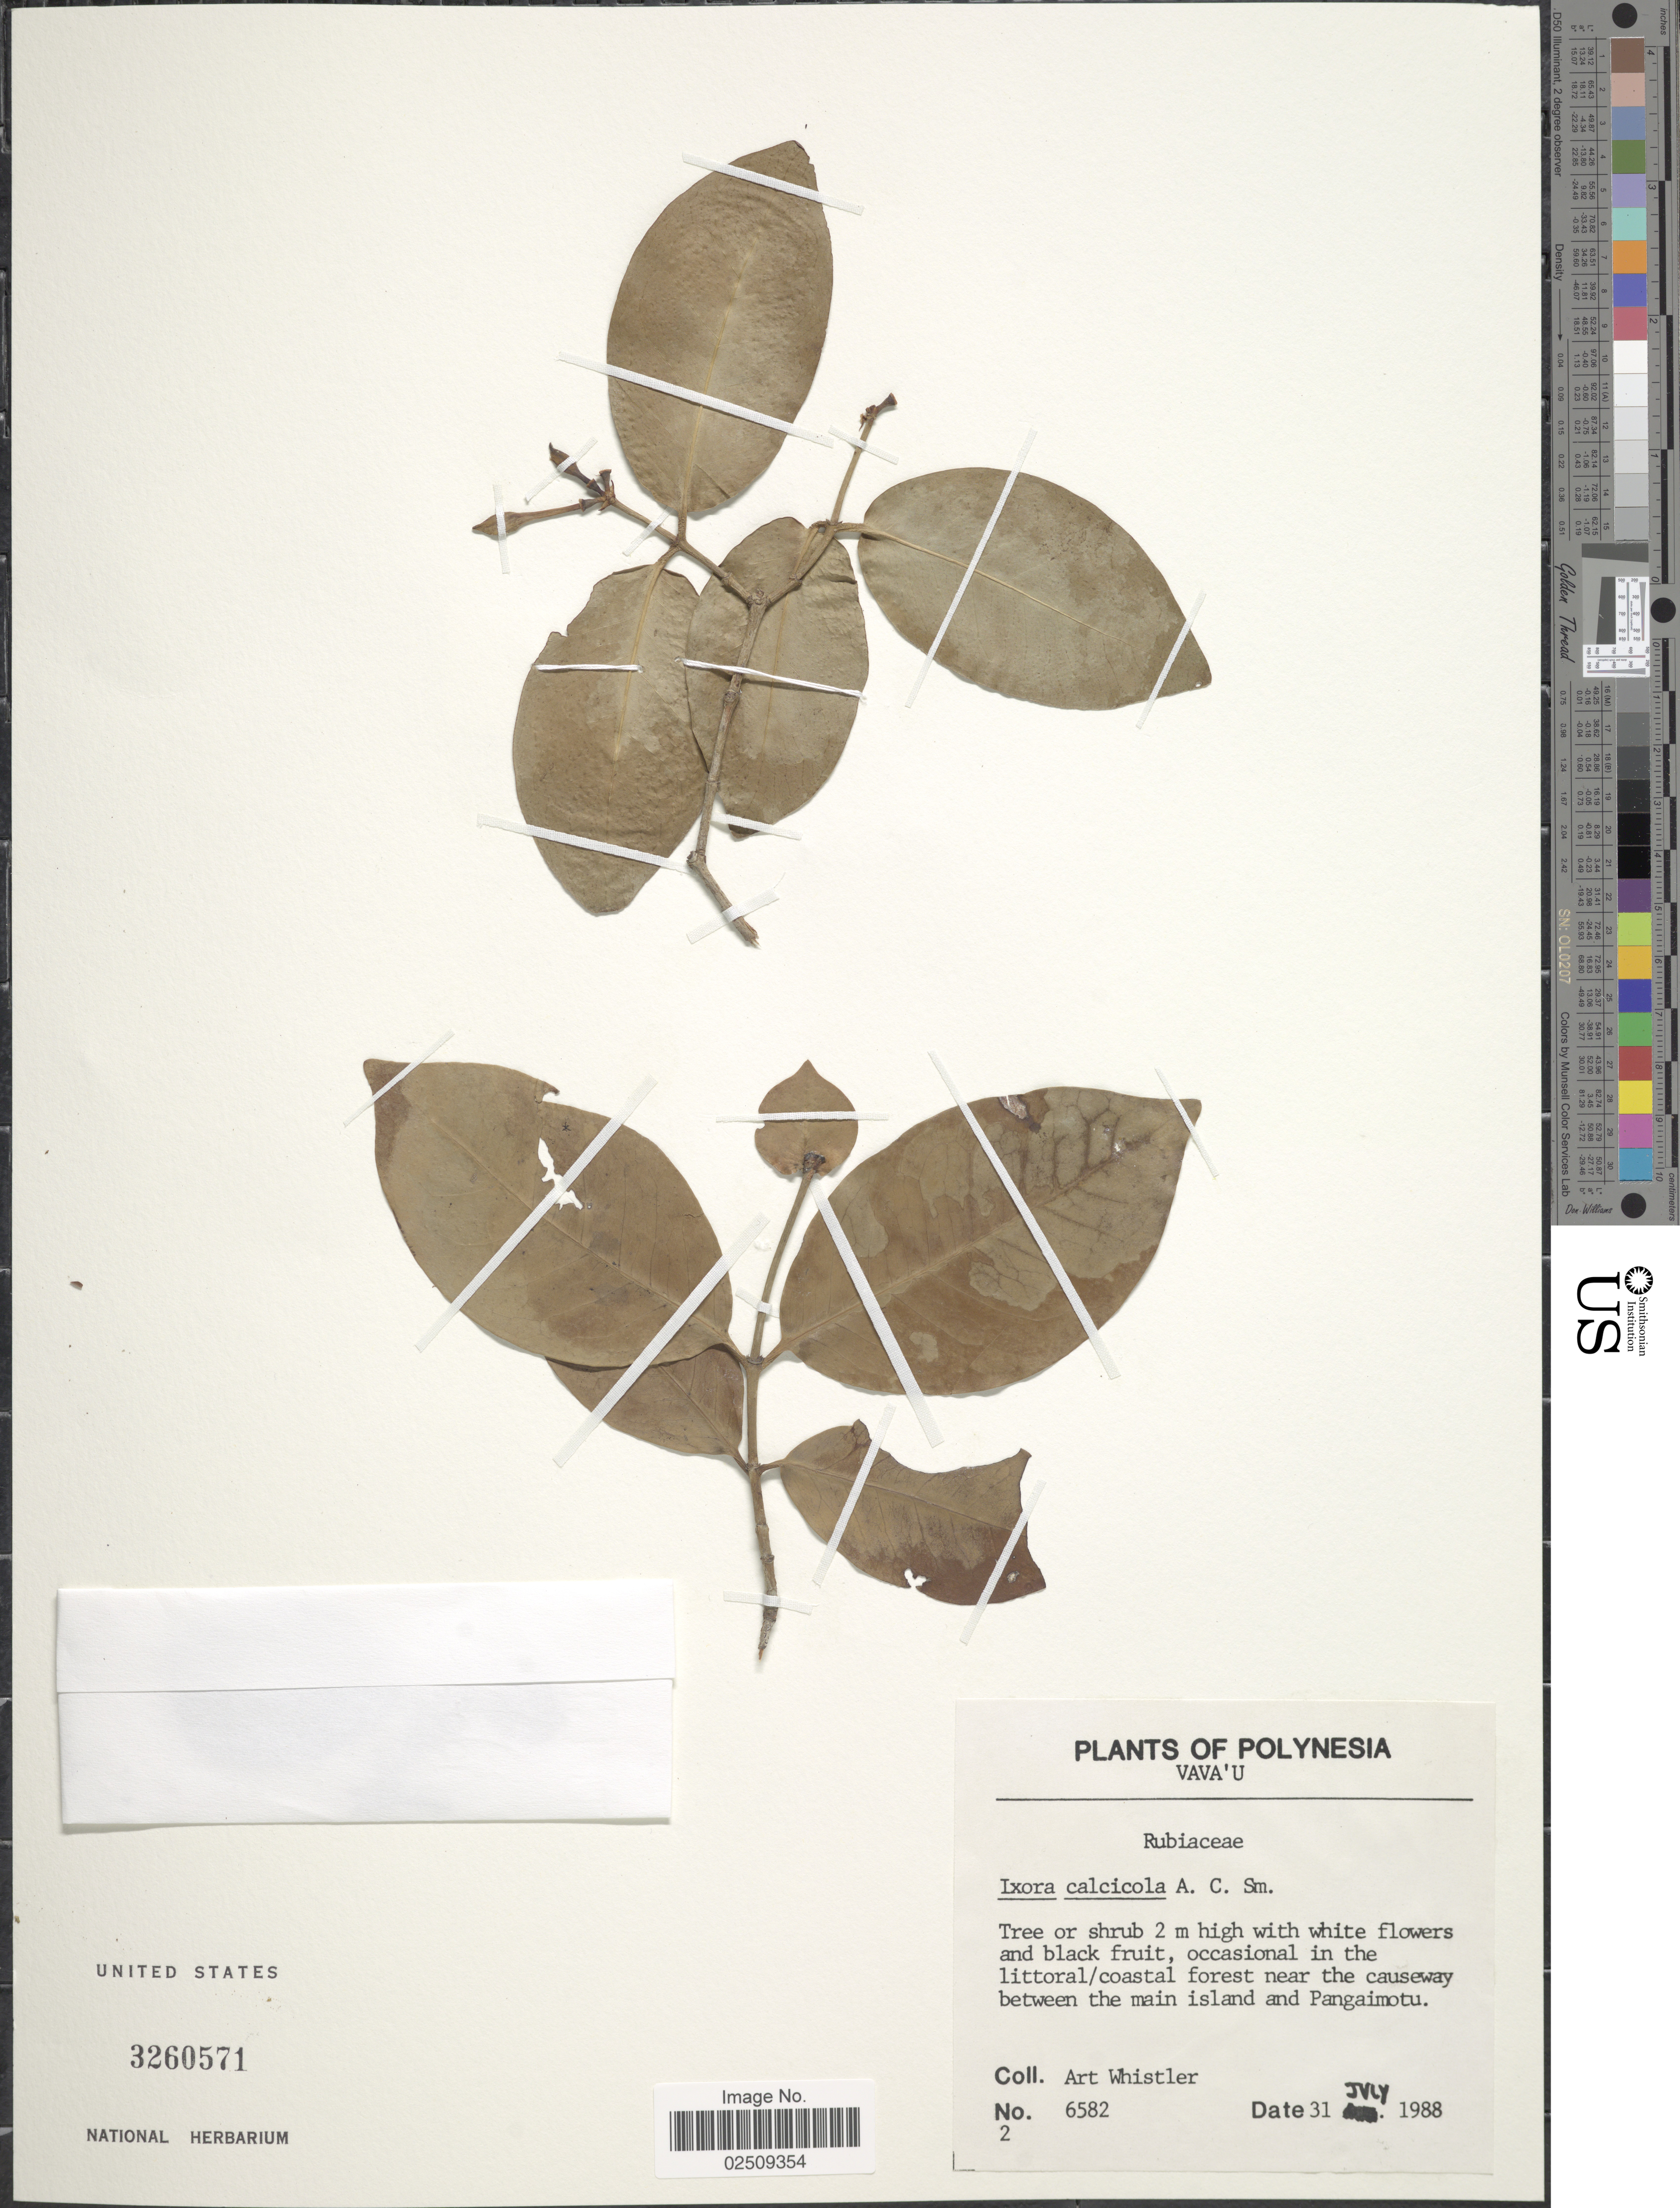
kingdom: Plantae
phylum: Tracheophyta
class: Magnoliopsida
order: Gentianales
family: Rubiaceae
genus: Ixora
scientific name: Ixora calcicola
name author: A.C. Sm.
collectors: A. Whistler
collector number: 6582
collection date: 1988-07-31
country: Tonga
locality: Polynesia. Vava'U. Occasional in the littoral/coastal forest near the causeway between the main island and Pangaimotu.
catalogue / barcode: US 3260571